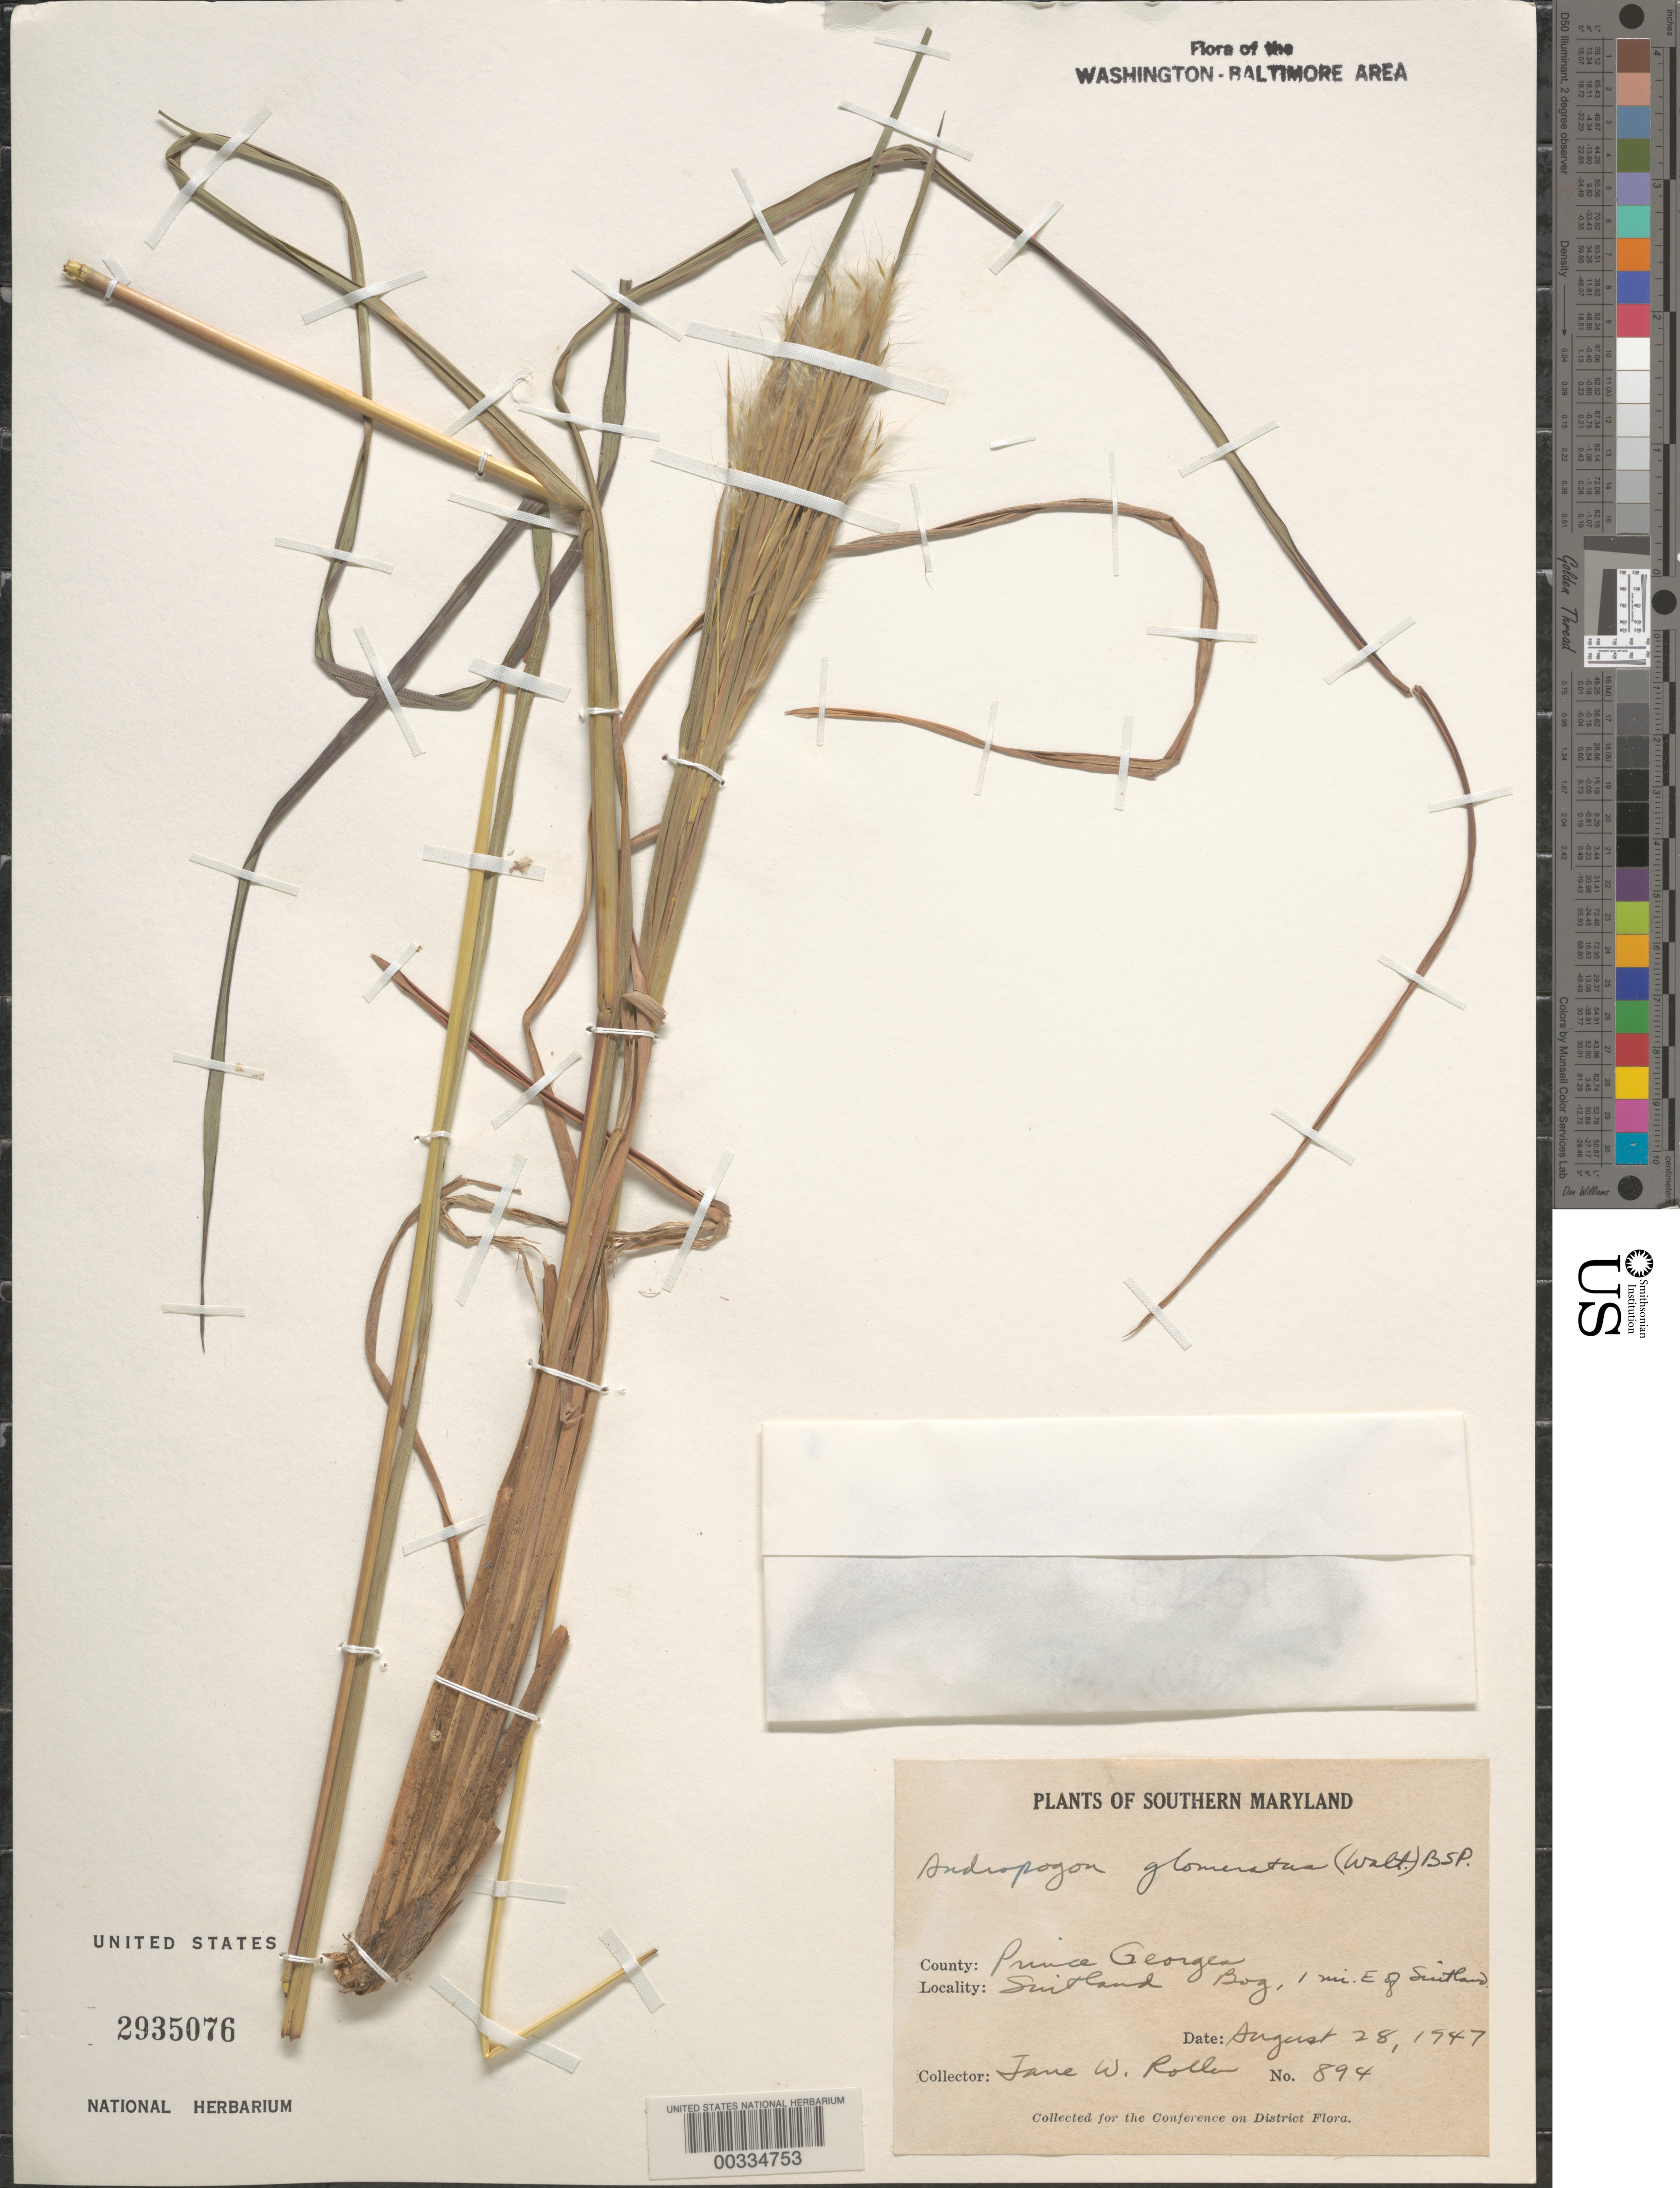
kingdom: Plantae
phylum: Tracheophyta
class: Liliopsida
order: Poales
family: Poaceae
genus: Andropogon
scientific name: Andropogon virginicus var. abbreviatus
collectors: J. W. Roller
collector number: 894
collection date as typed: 28 Aug 1947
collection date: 1947-08-28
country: United States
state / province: Maryland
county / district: Prince George's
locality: Suitland Bog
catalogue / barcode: US 2935076